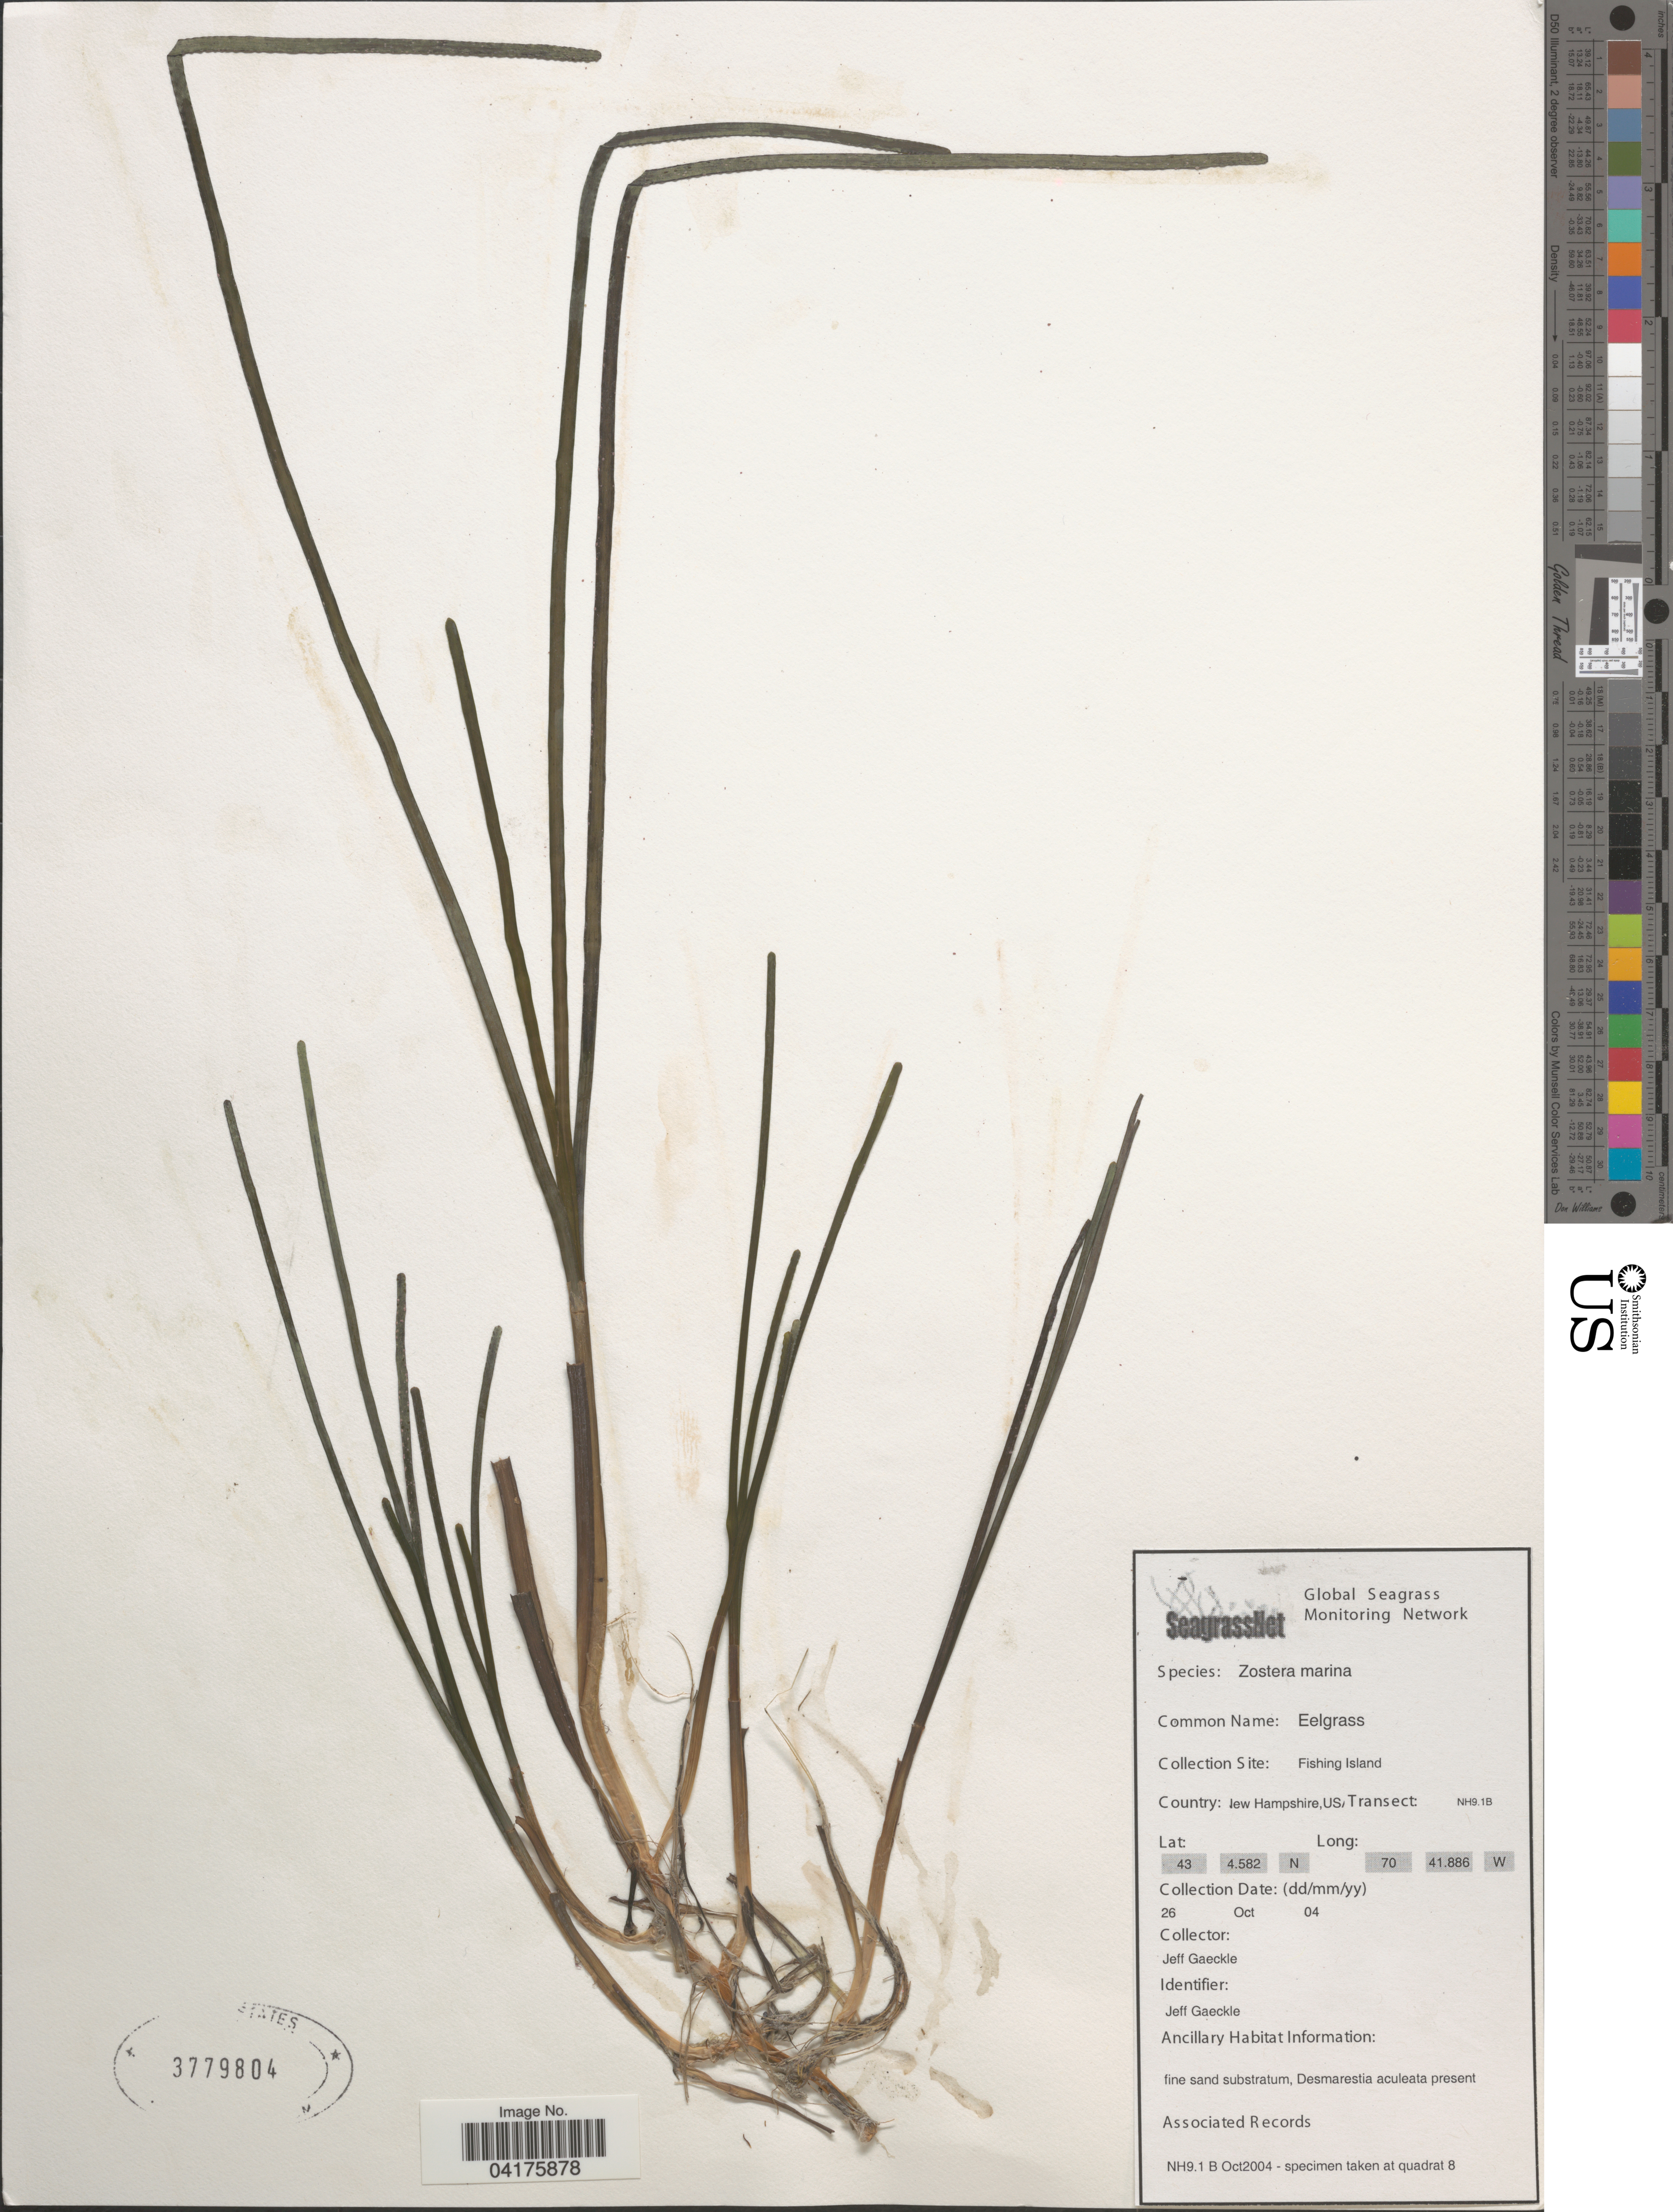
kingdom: Plantae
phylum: Tracheophyta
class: Liliopsida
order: Alismatales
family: Zosteraceae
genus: Zostera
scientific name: Zostera marina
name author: L.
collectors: J. Gaeckle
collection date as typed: Transcribed d/m/y: 26/10/4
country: United States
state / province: New Hampshire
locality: Fishing Island.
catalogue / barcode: US 3779804